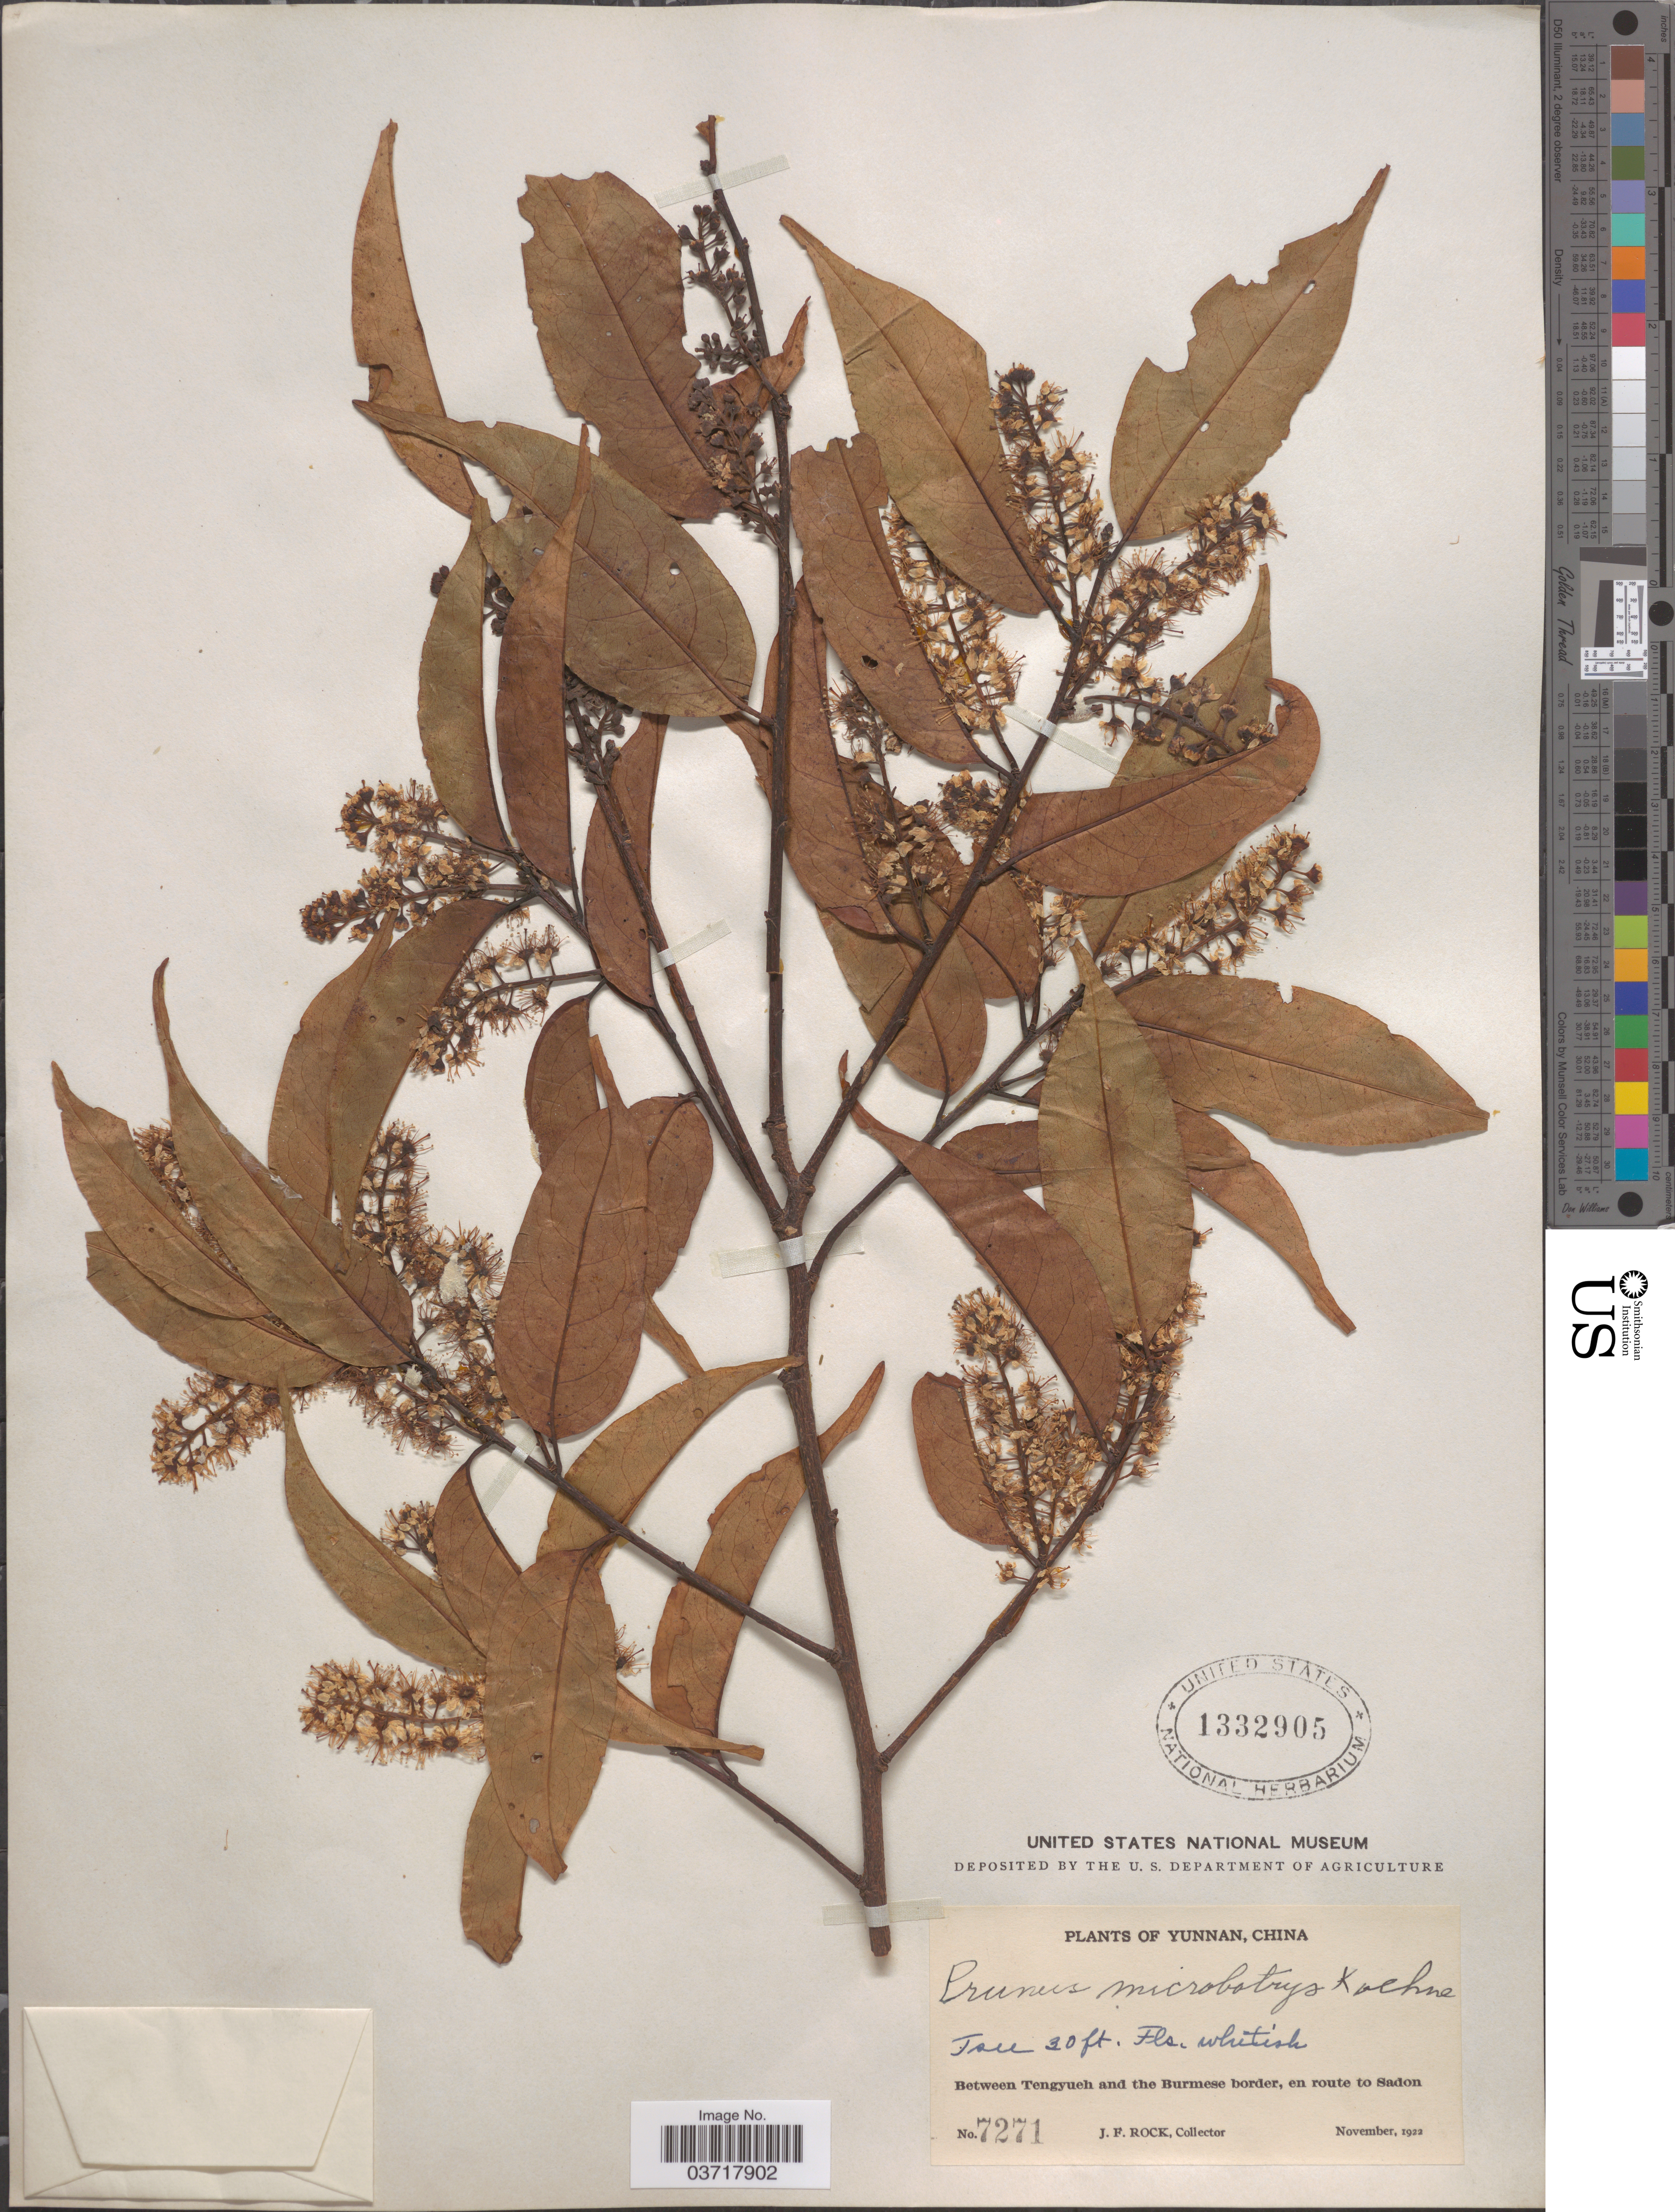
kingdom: Plantae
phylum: Tracheophyta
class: Magnoliopsida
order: Rosales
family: Rosaceae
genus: Prunus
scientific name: Prunus microbotrys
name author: Koehne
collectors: J. Rock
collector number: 7271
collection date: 1922-11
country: China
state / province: Yunnan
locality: Between Tengyueh and the Burmese border, en route to Sadon.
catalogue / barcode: US 1332905